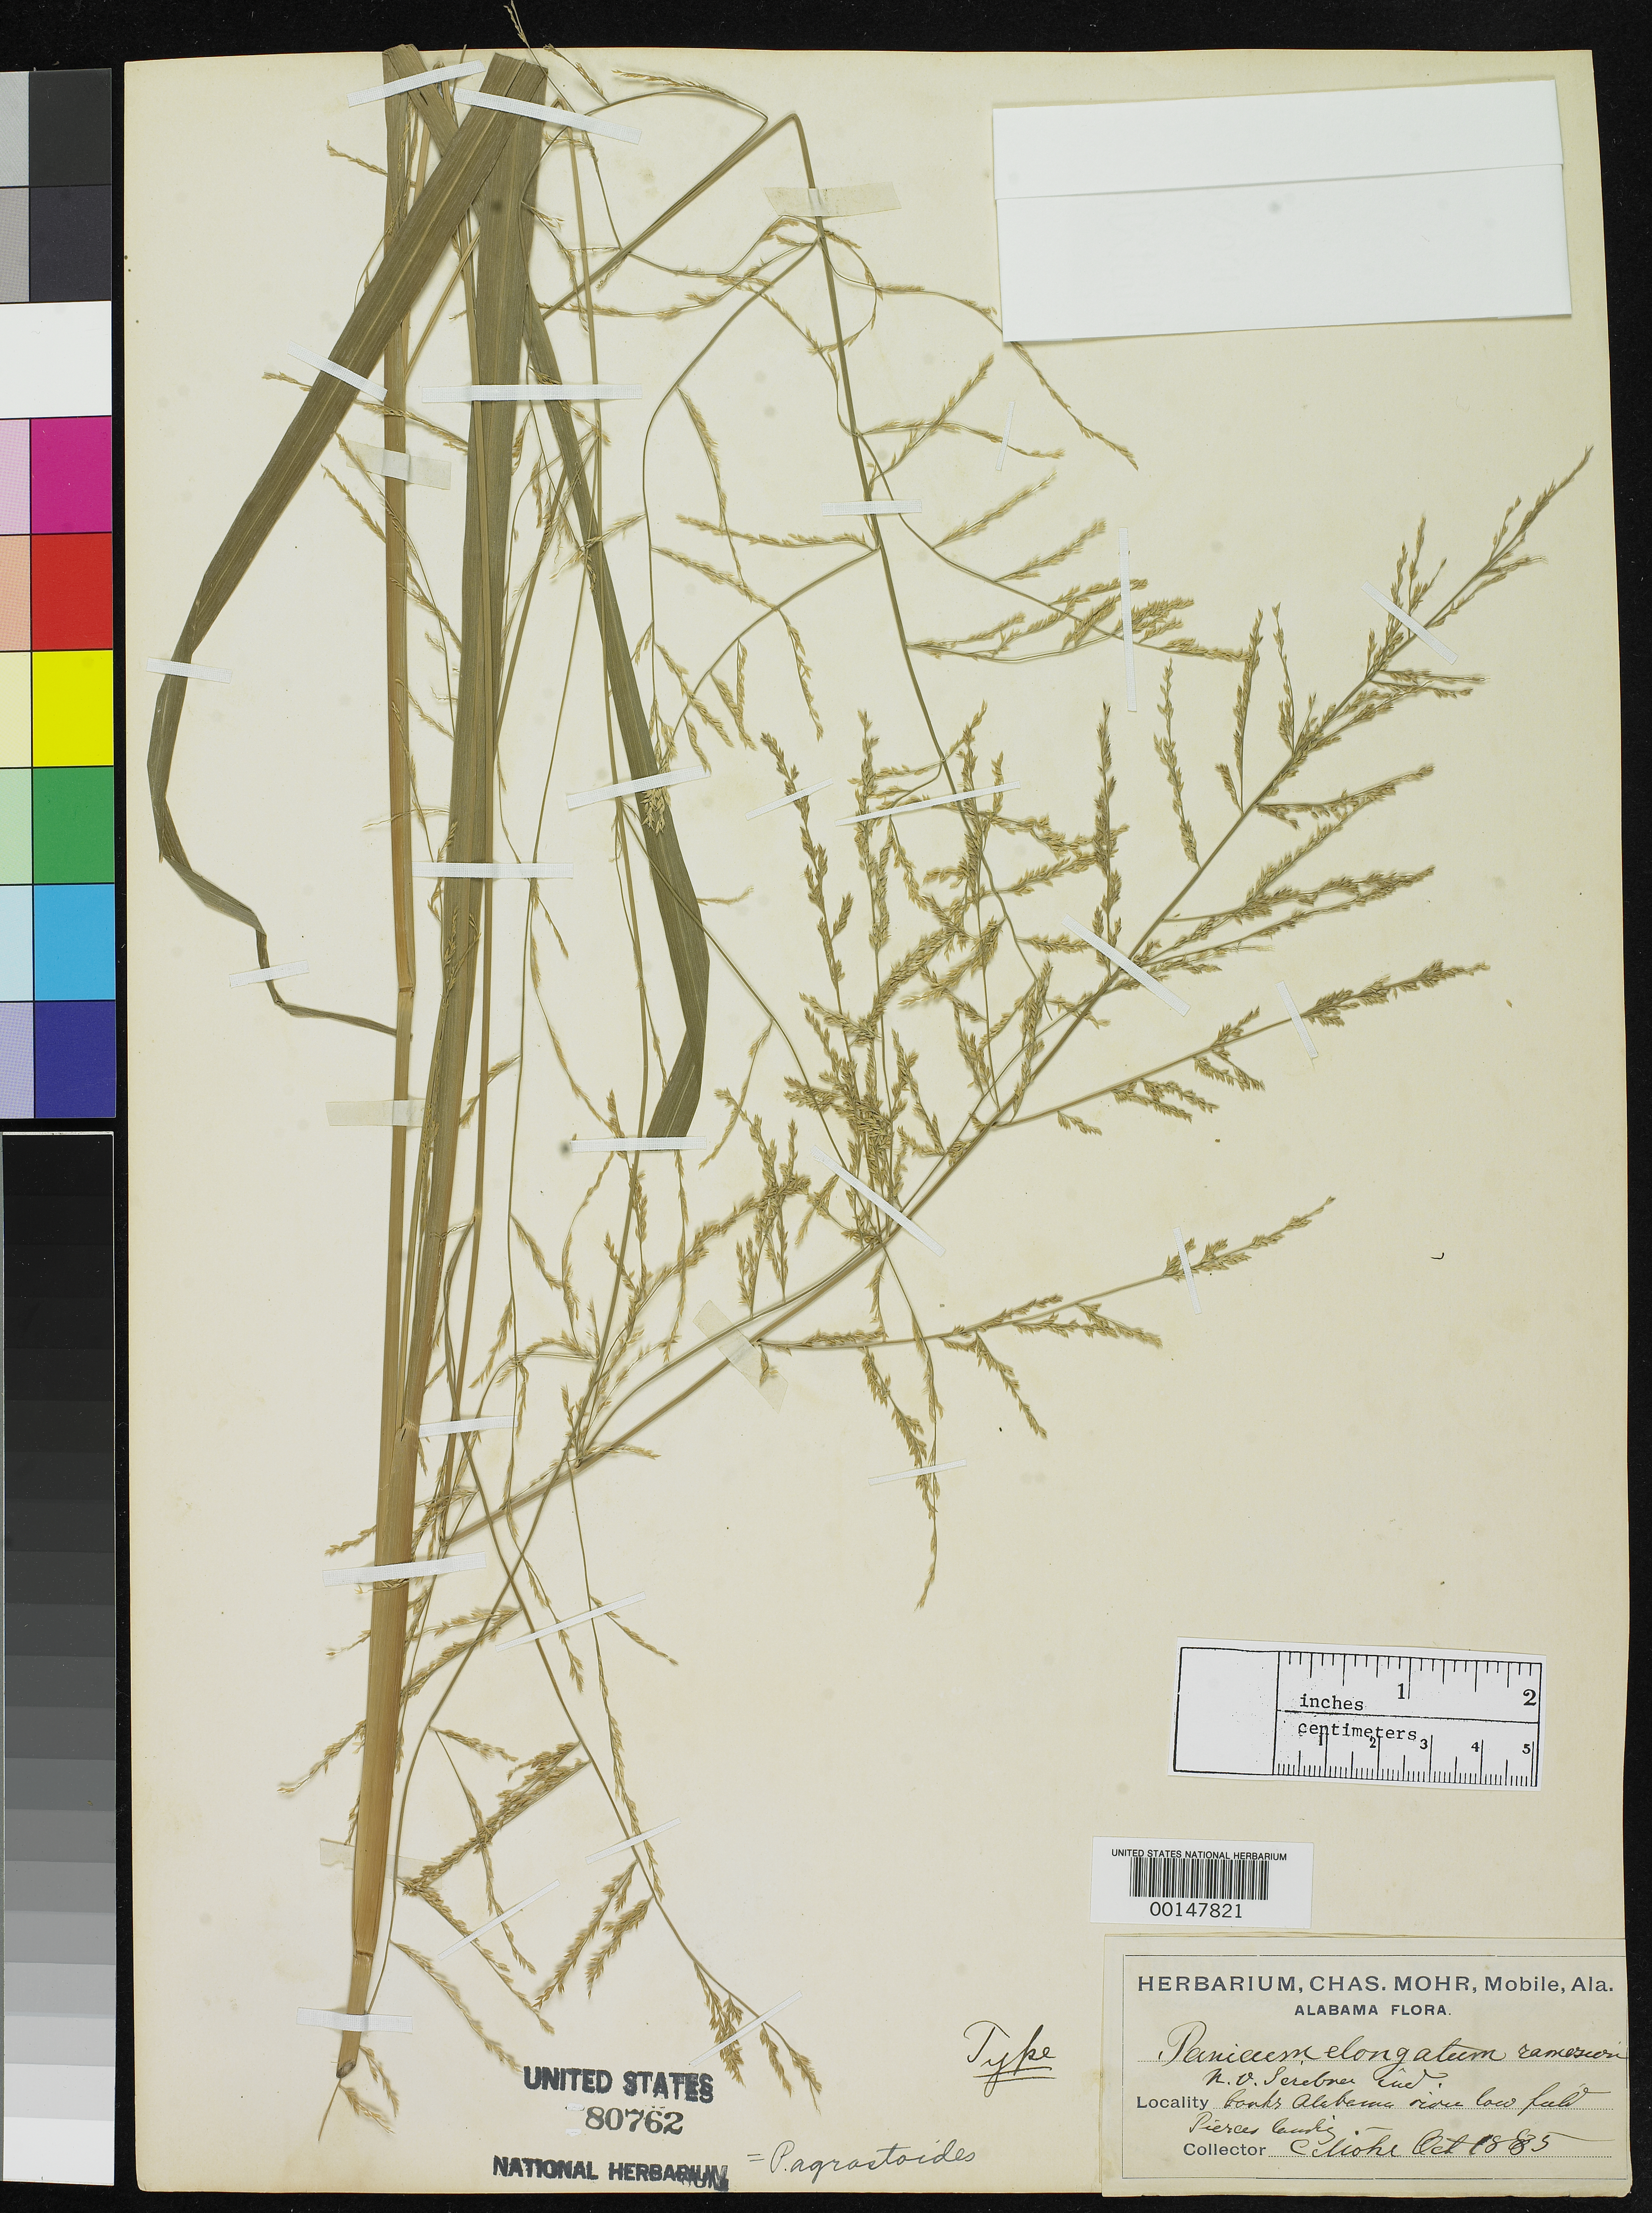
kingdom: Plantae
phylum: Tracheophyta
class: Liliopsida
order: Poales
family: Poaceae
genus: Panicum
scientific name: Panicum elongatum var. ramosior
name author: C. Mohr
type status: Holotype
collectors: C. T. Mohr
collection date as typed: Oct 1885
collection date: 1885-10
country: United States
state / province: Alabama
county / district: Mobile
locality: Mobile, Pierce's Landing.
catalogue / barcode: US 80762